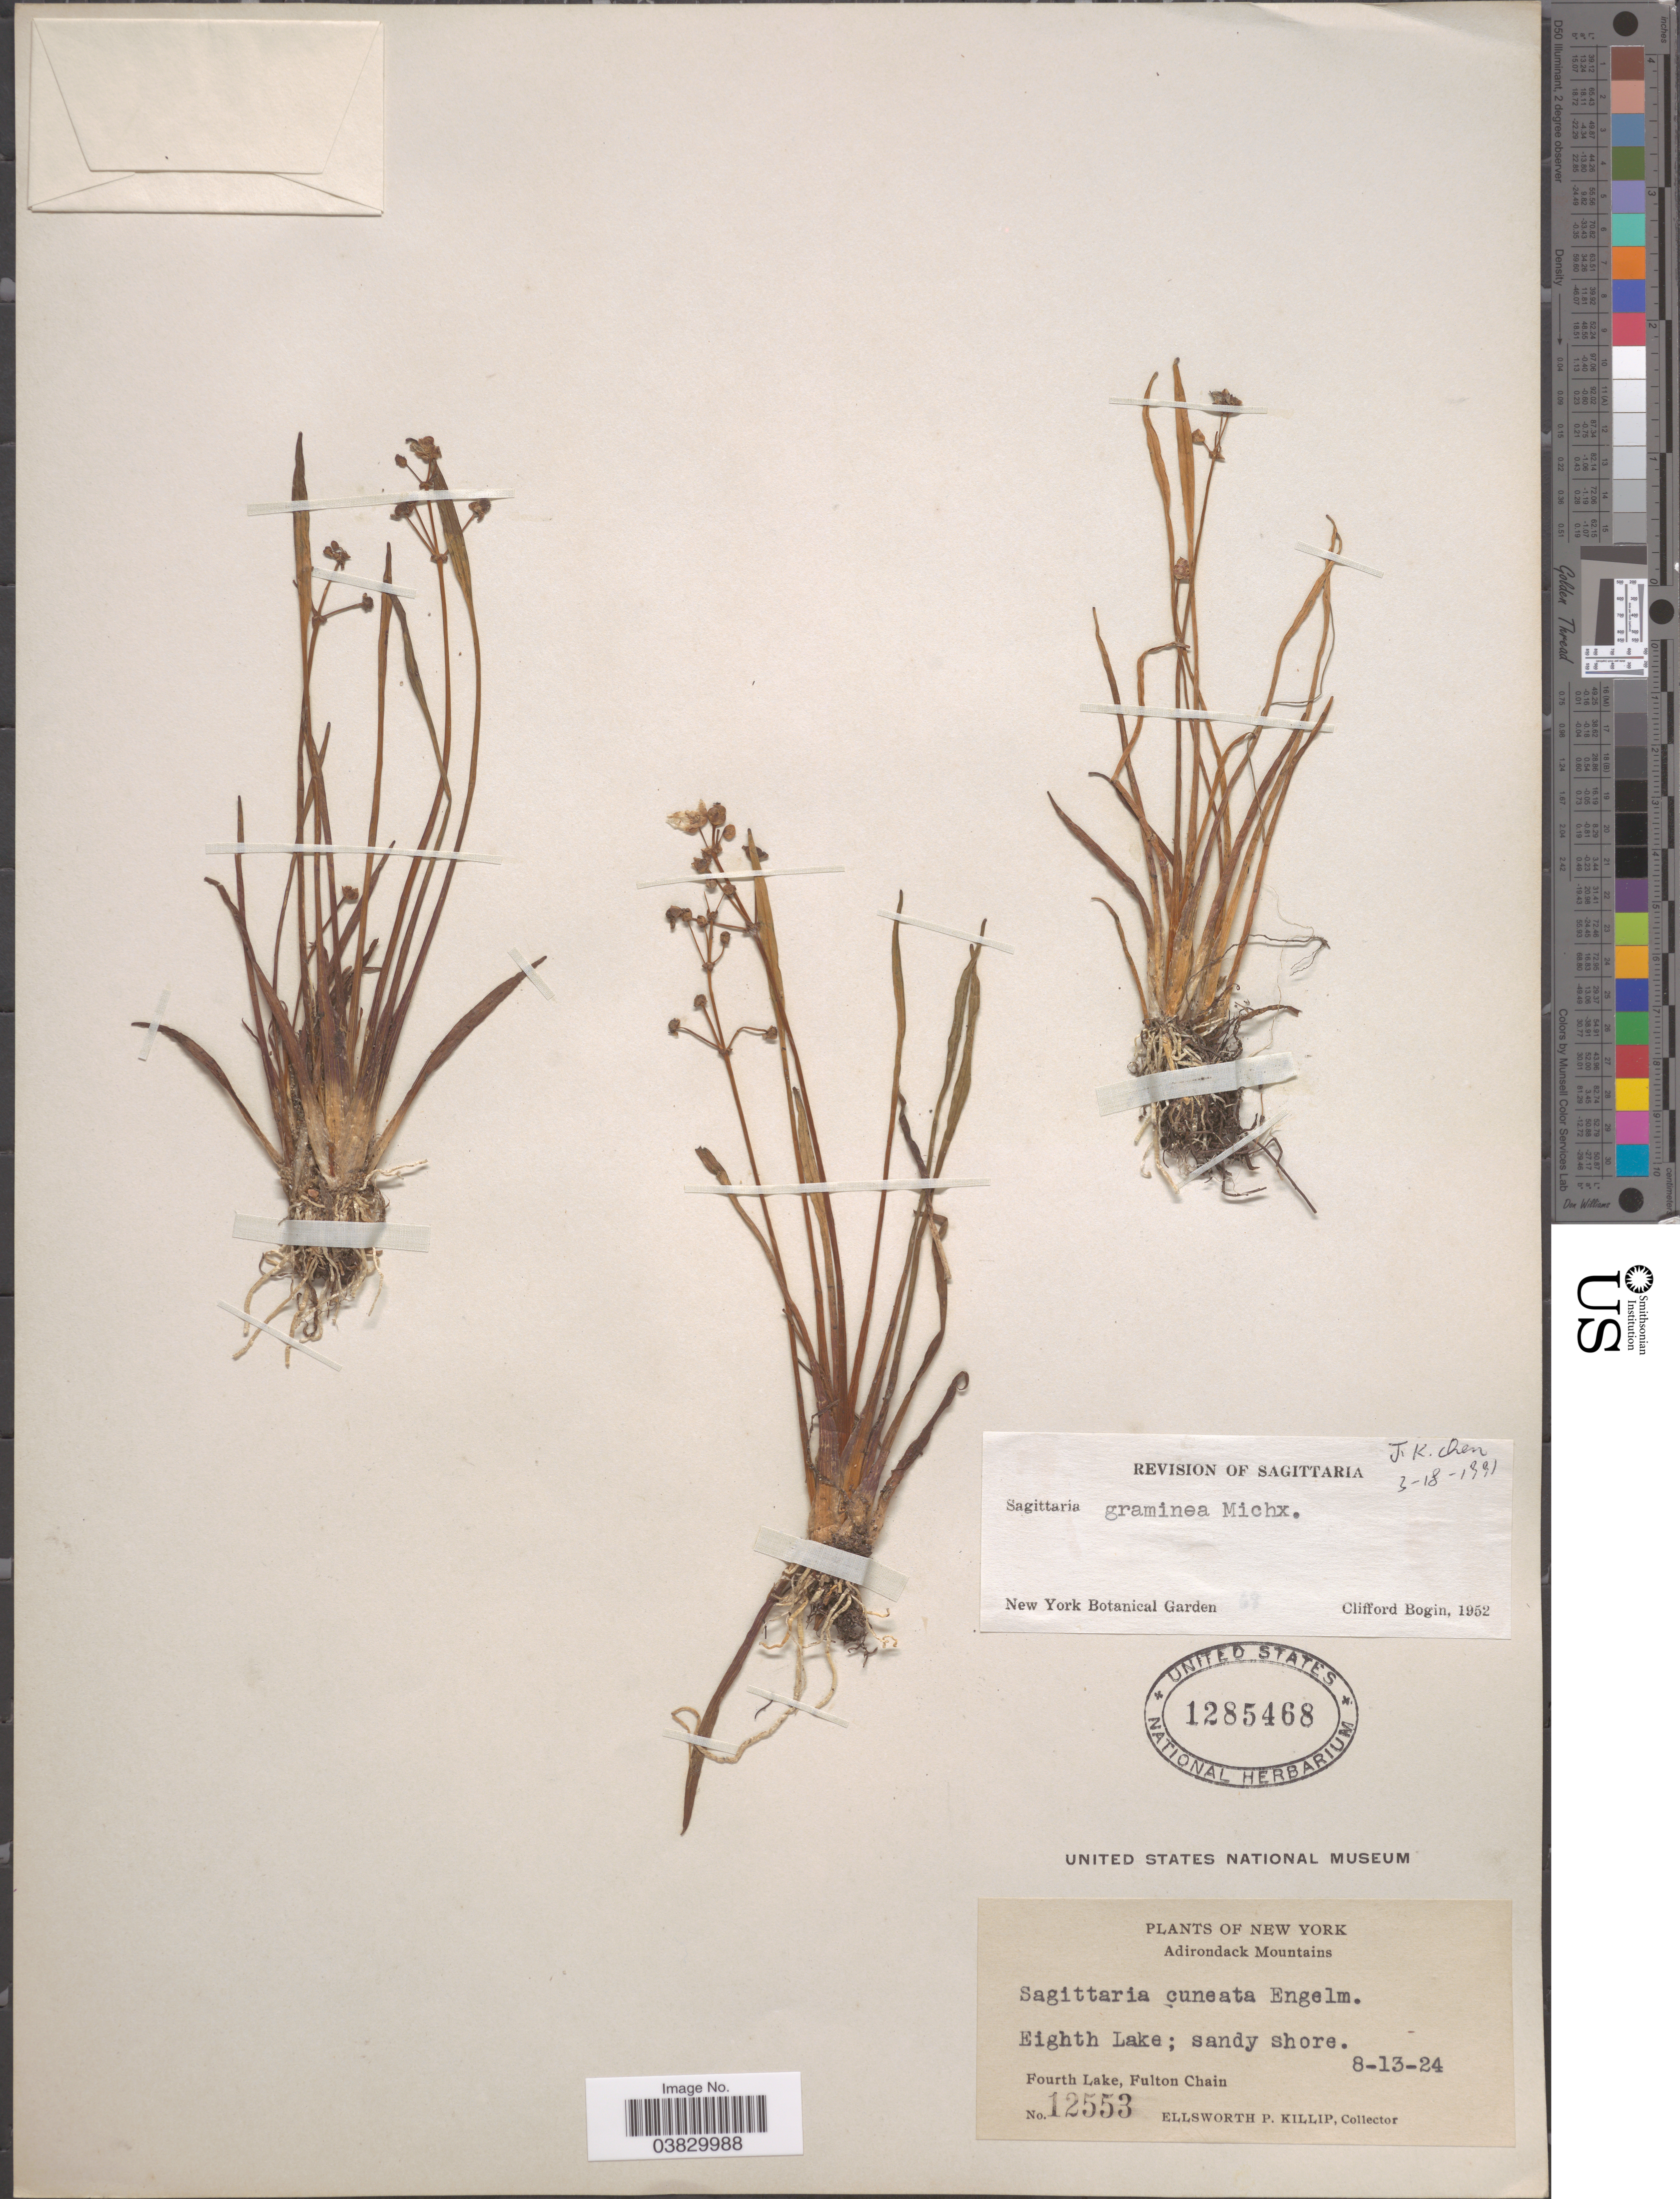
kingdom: Plantae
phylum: Tracheophyta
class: Liliopsida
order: Alismatales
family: Alismataceae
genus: Sagittaria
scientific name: Sagittaria graminea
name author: Michx.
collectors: E. P. Killip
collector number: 12553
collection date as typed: Transcribed d/m/y: 13/8/24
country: United States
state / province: New York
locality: Adirondack Mountains. Eight Lake; sandy shore. Fourth Lake, Fulton Chain.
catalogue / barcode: US 1285468